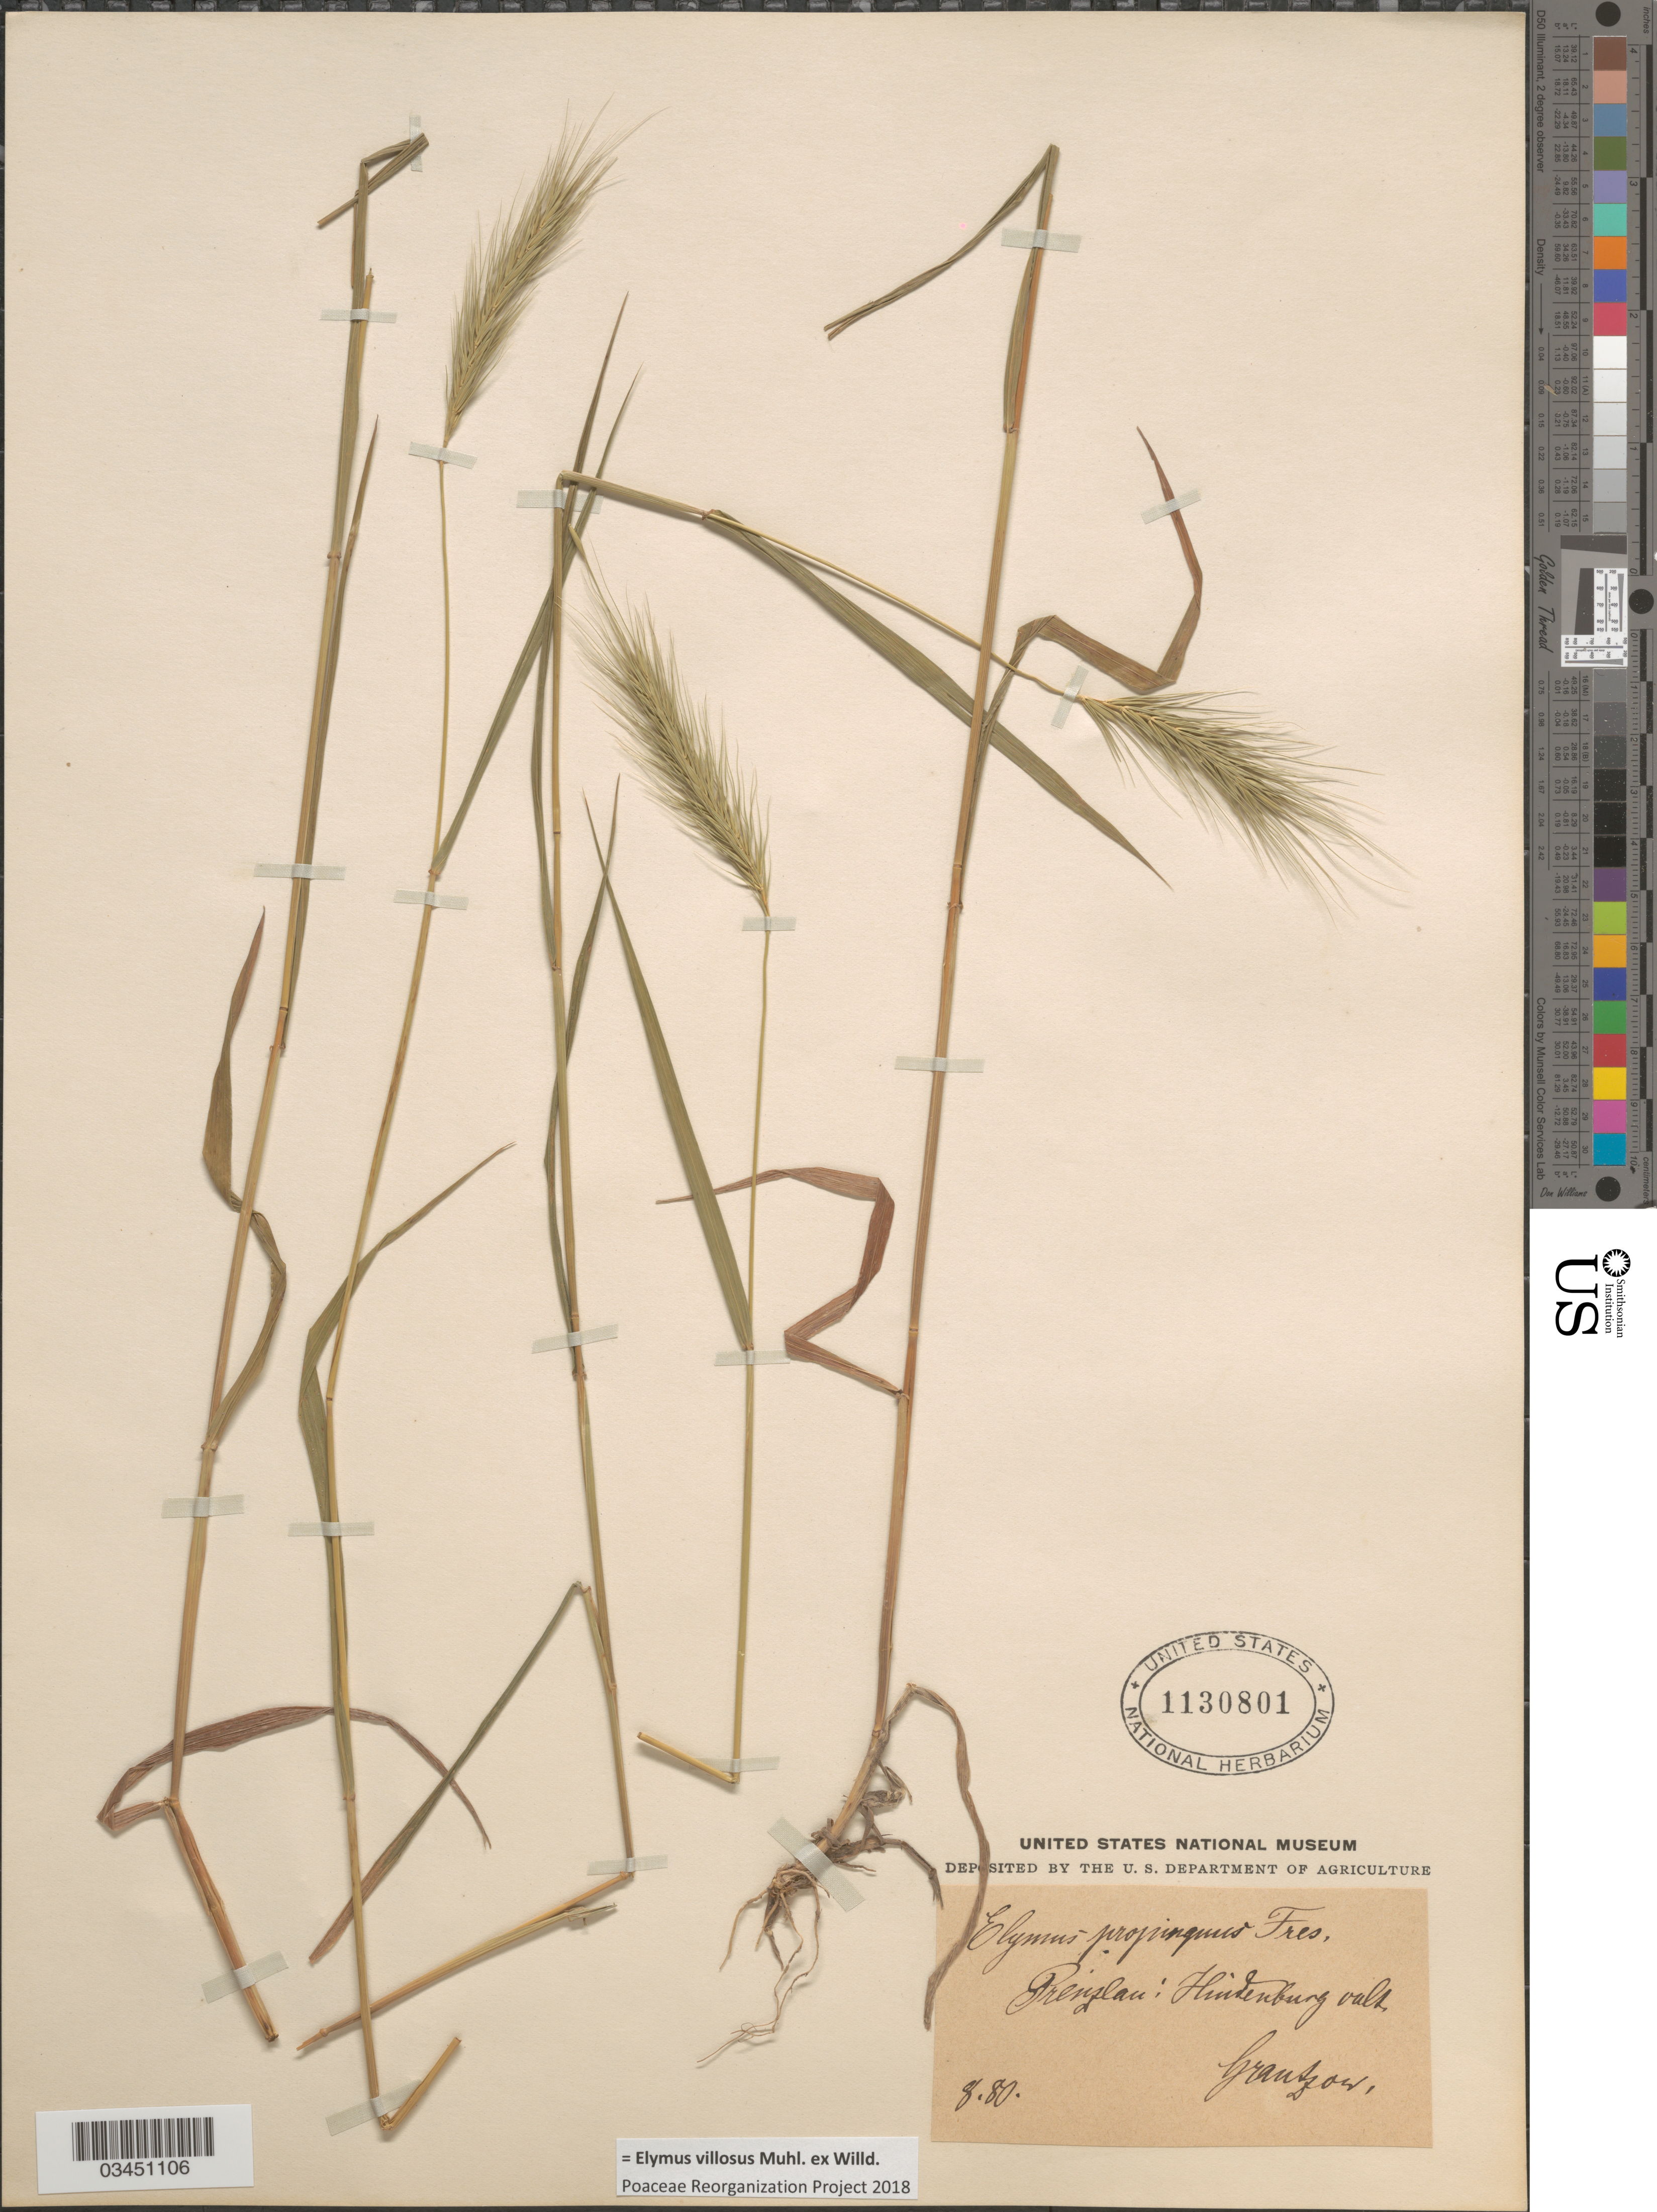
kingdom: Plantae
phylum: Tracheophyta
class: Liliopsida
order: Poales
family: Poaceae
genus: Elymus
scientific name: Elymus villosus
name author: Muhl. ex Willd.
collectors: Grantzow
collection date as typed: Transcribed d/m/y: /8/80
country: Poland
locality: Breslau: Hindenburg vals.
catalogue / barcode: US 1130801